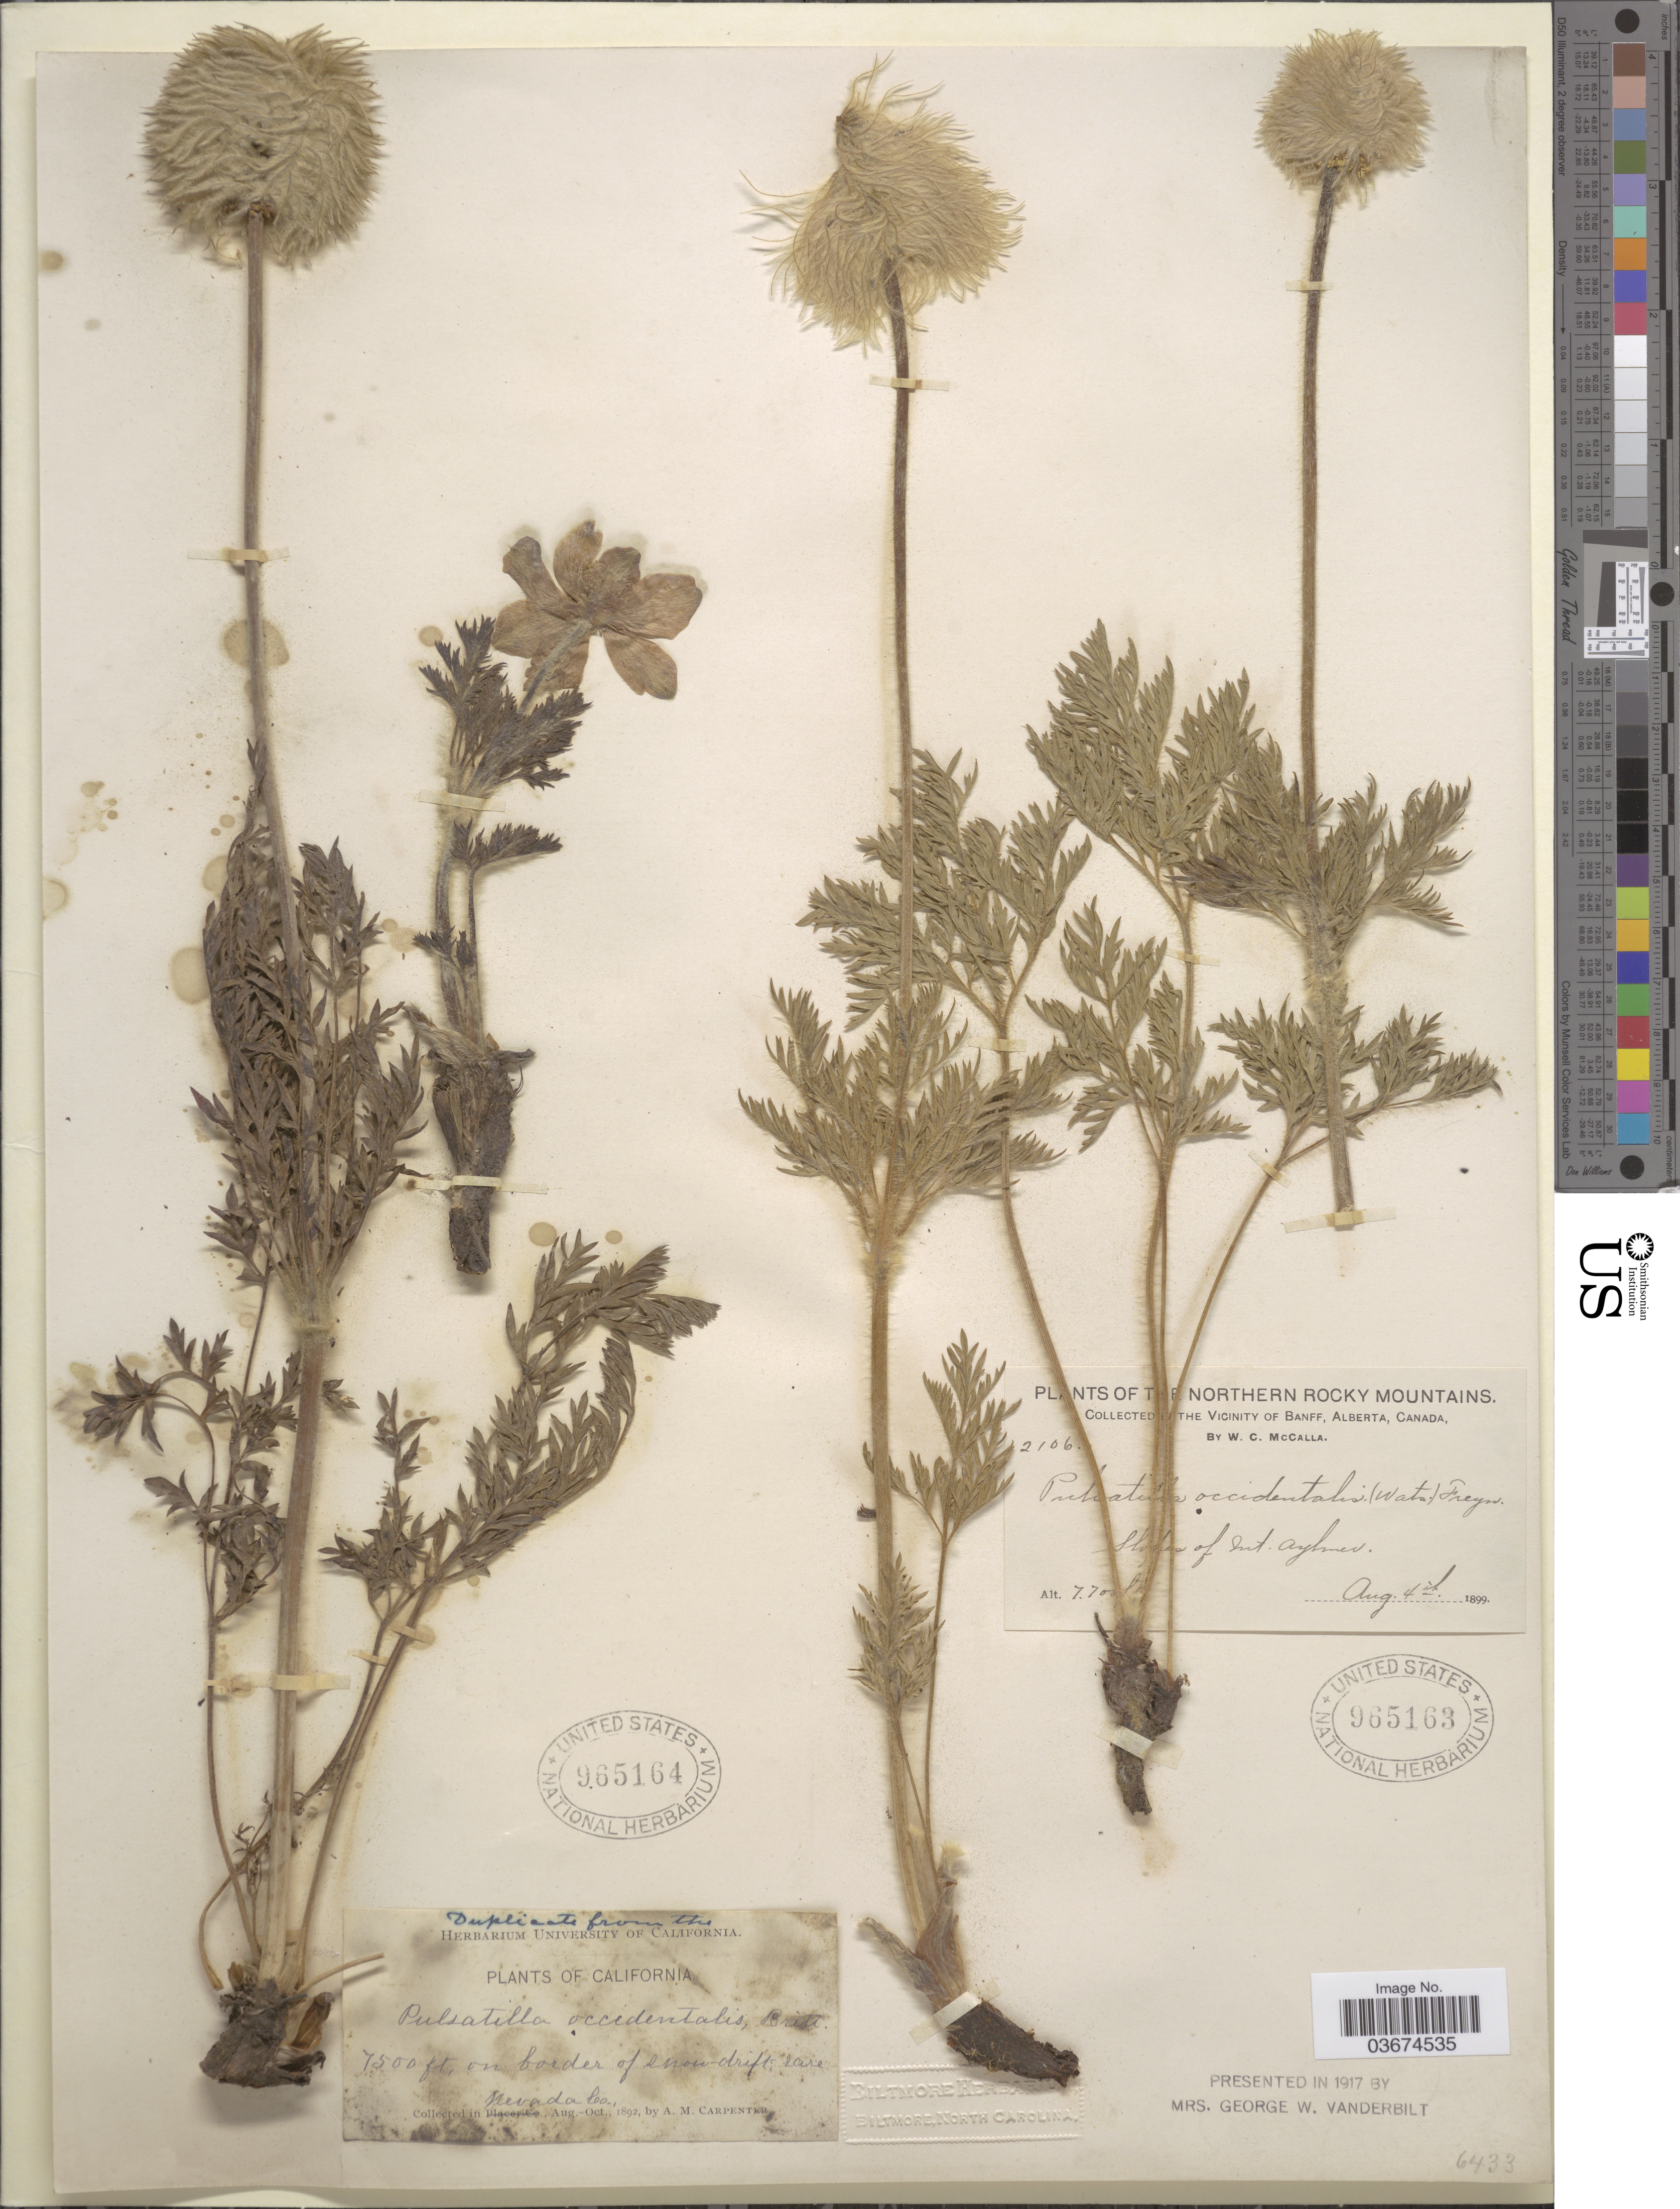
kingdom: Plantae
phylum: Tracheophyta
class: Magnoliopsida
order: Ranunculales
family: Ranunculaceae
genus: Pulsatilla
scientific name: Pulsatilla occidentalis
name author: (S. Watson) Freyn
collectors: A. Carpenter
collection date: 1892-08/1892-10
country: United States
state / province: California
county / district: Nevada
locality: Nevada Co.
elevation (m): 2286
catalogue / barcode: US 965164-2